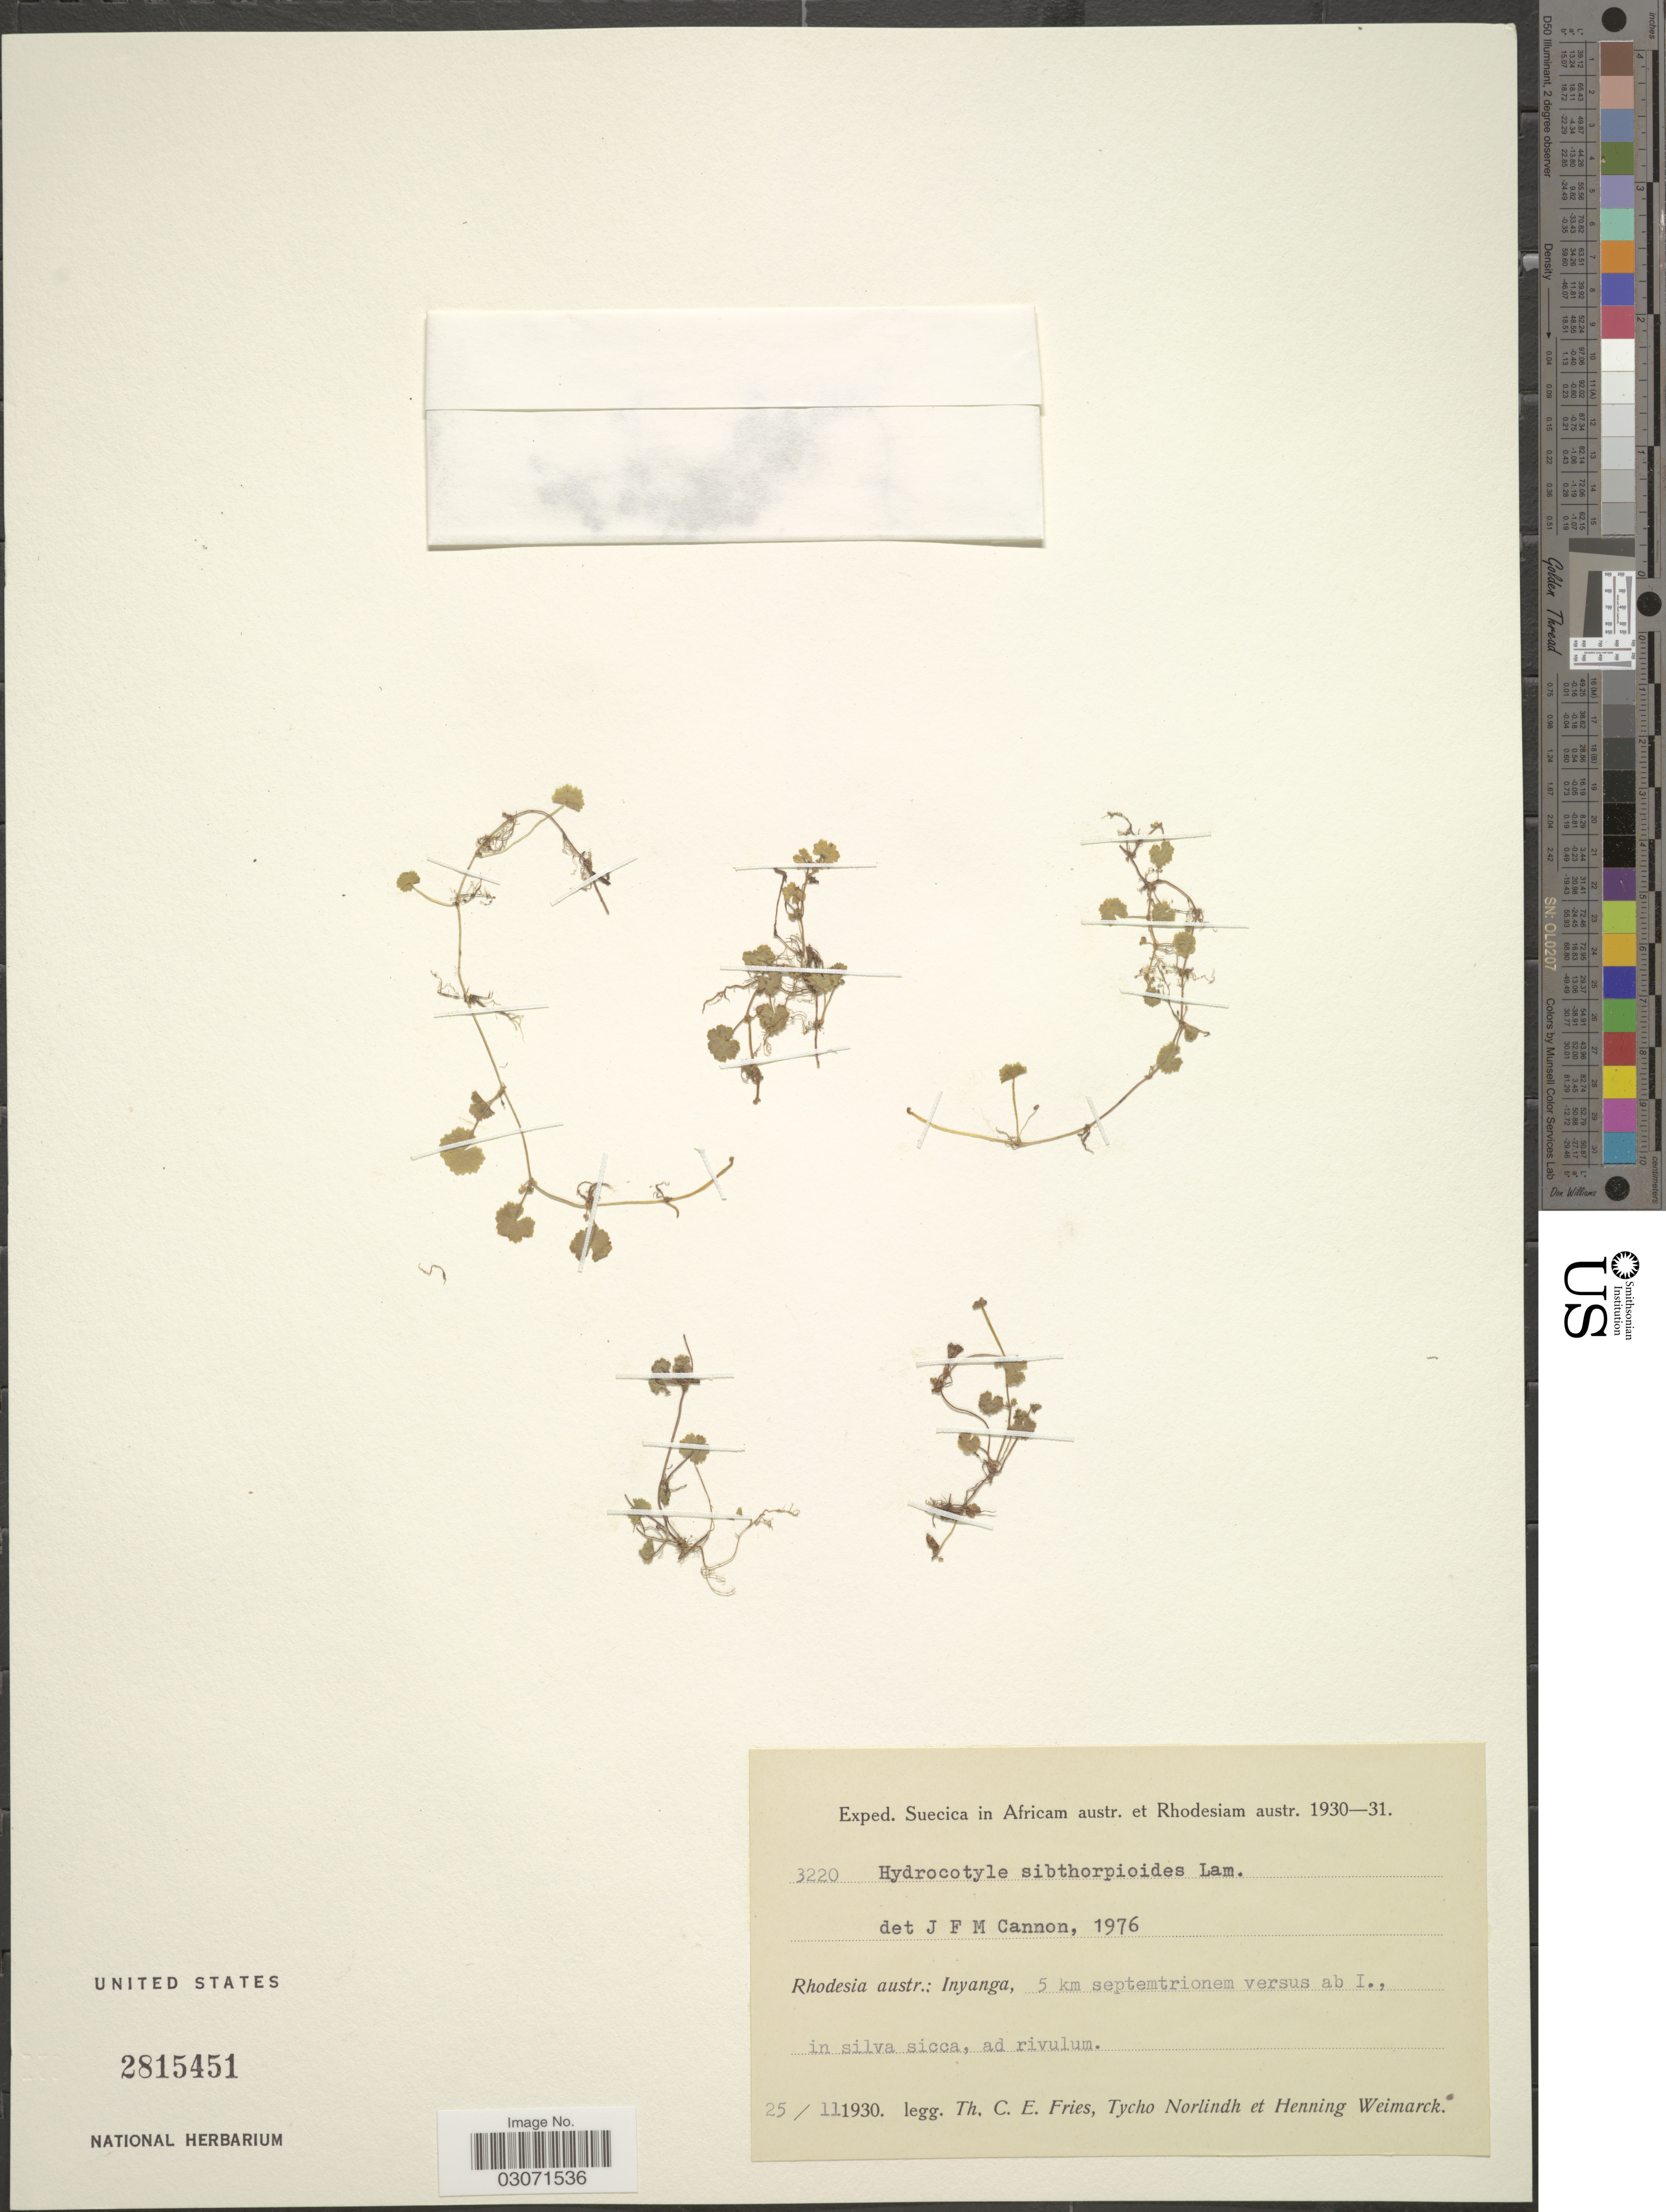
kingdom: Plantae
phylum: Tracheophyta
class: Magnoliopsida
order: Apiales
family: Araliaceae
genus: Hydrocotyle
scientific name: Hydrocotyle sibthorpioides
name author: Lam.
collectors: T. C. E. Fries, N. T. Norlindh & H. Weimarck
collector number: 3220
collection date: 1930-11-25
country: Zimbabwe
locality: Rhodesia austr.: Inyanga, 5 km septemtrionem versus ab I.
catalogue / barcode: US 2815451